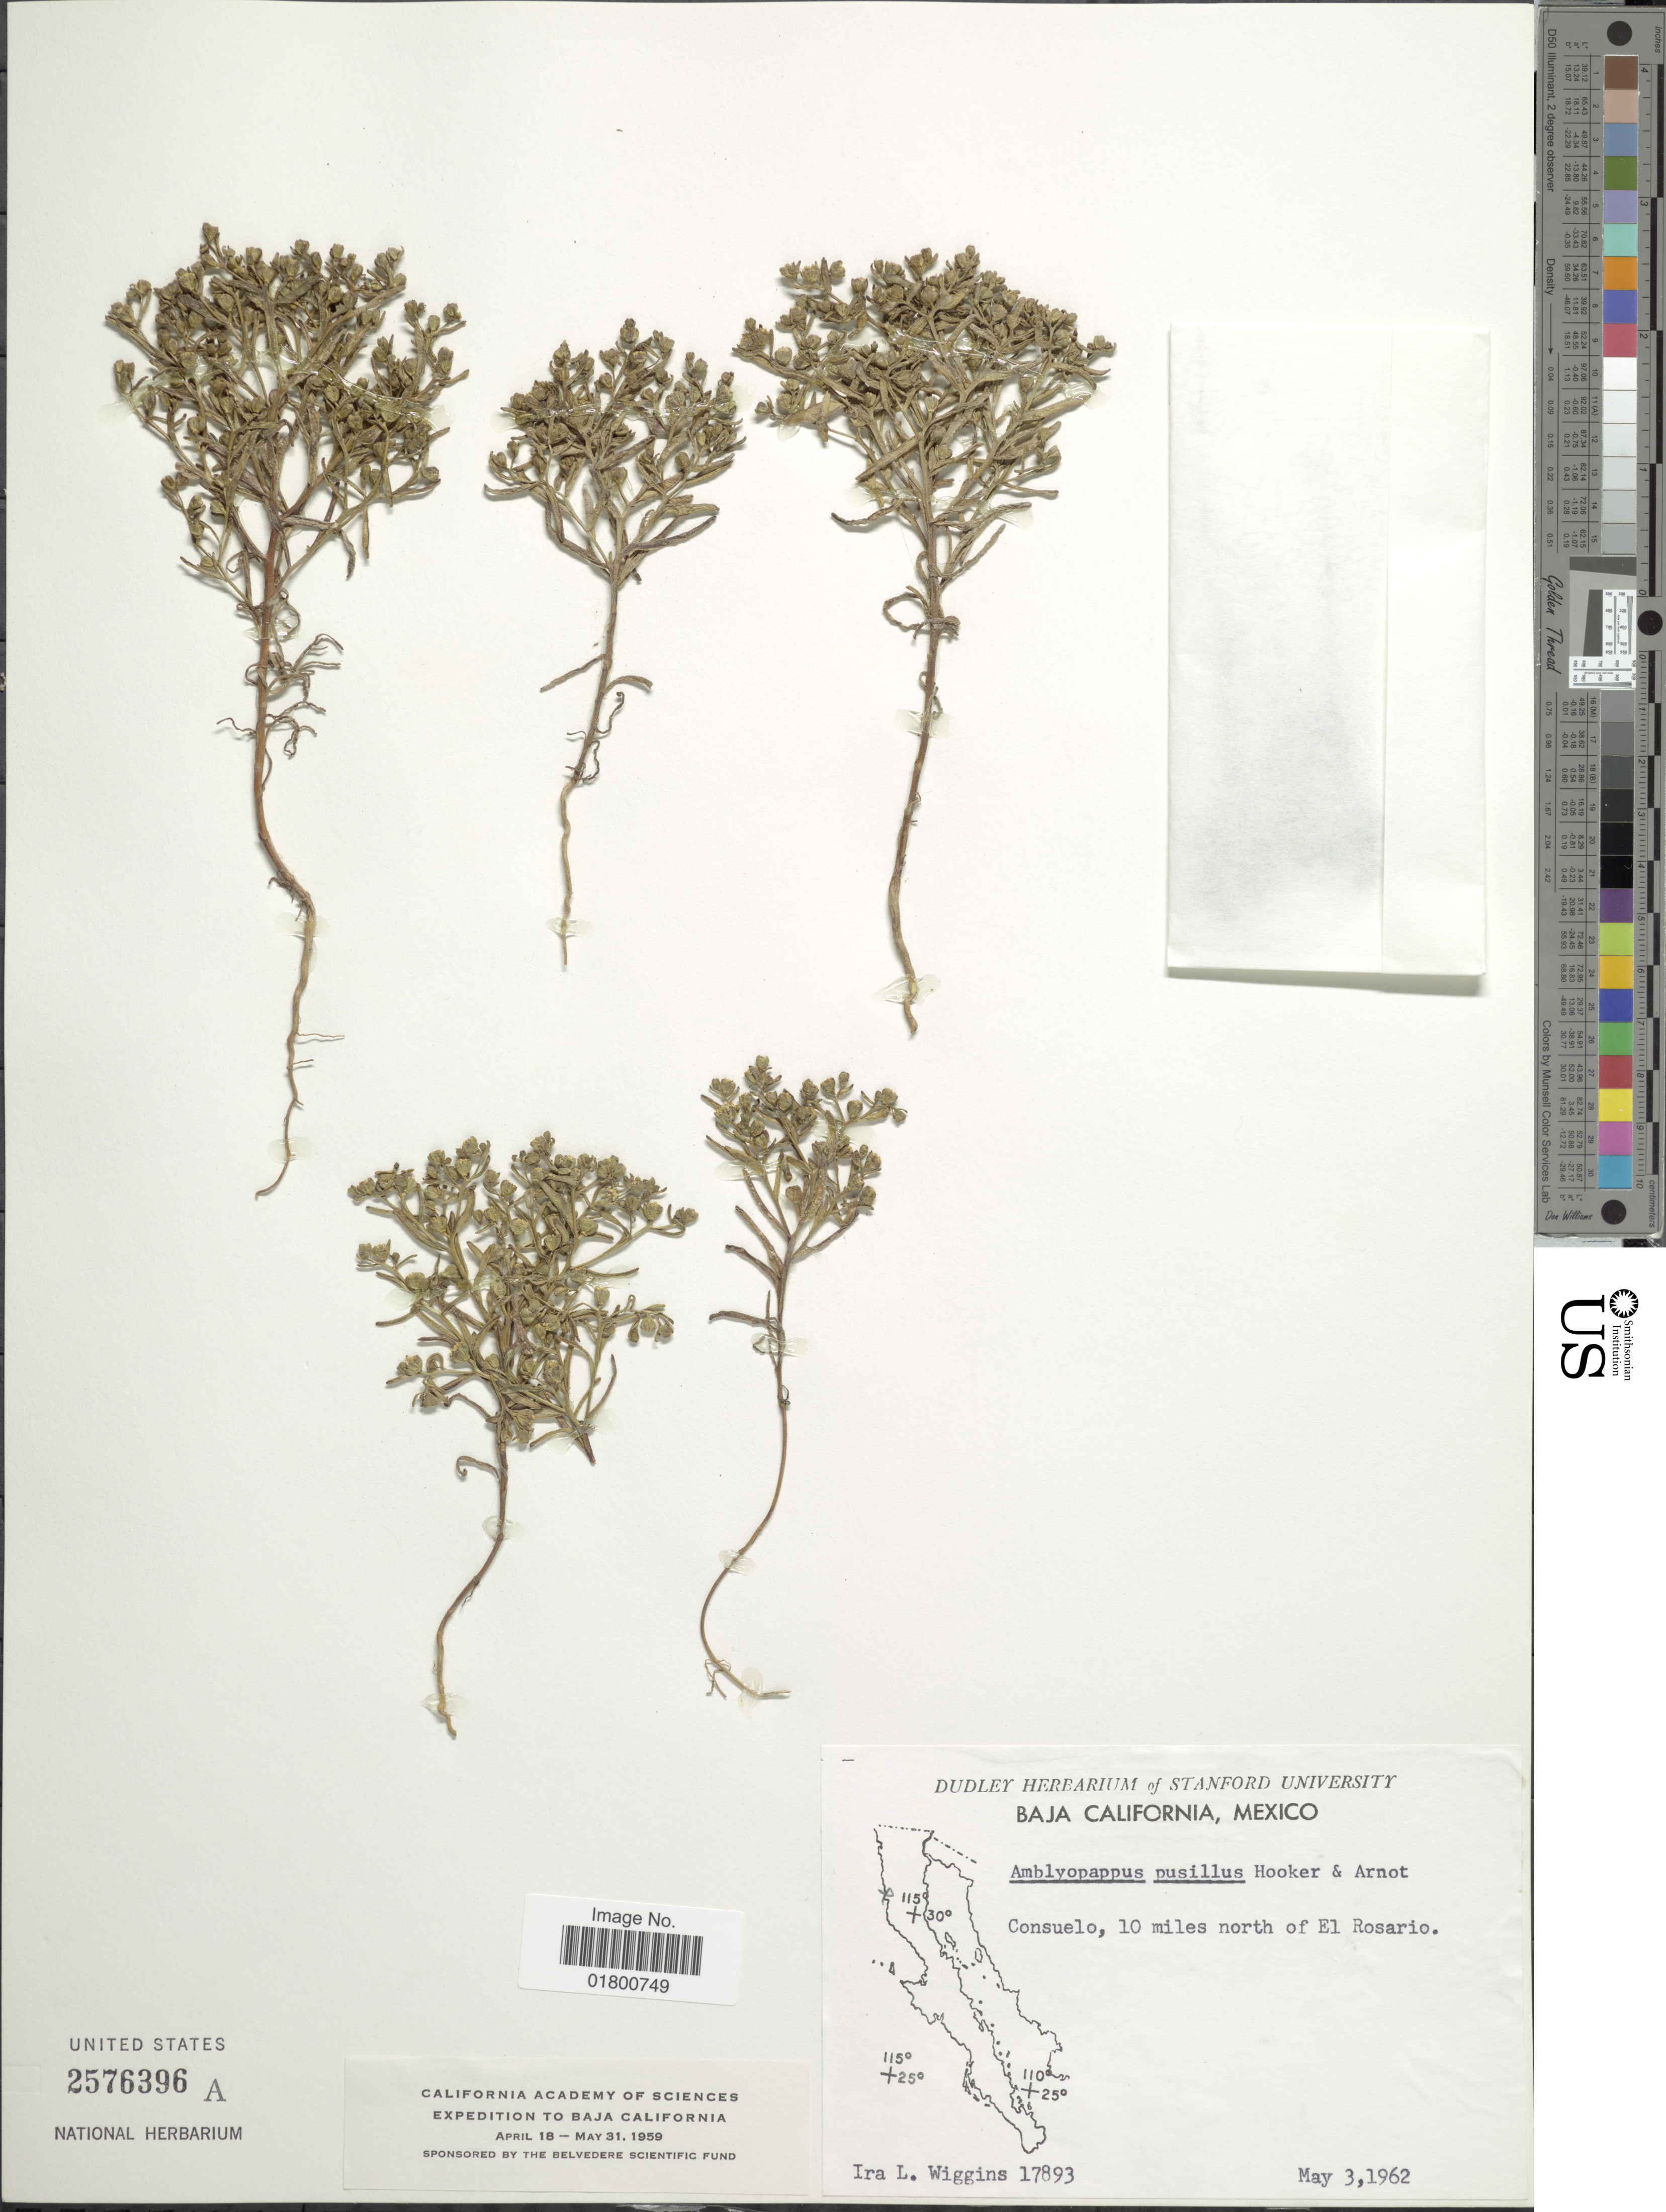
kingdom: Plantae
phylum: Tracheophyta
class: Magnoliopsida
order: Asterales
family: Asteraceae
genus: Amblyopappus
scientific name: Amblyopappus pusillus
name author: Hook. & Arn.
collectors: I. L. Wiggins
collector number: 17893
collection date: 1963-05-03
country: Mexico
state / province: Baja California Sur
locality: Consuelo, 10 miles north of El Rosario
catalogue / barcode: US 2576396A